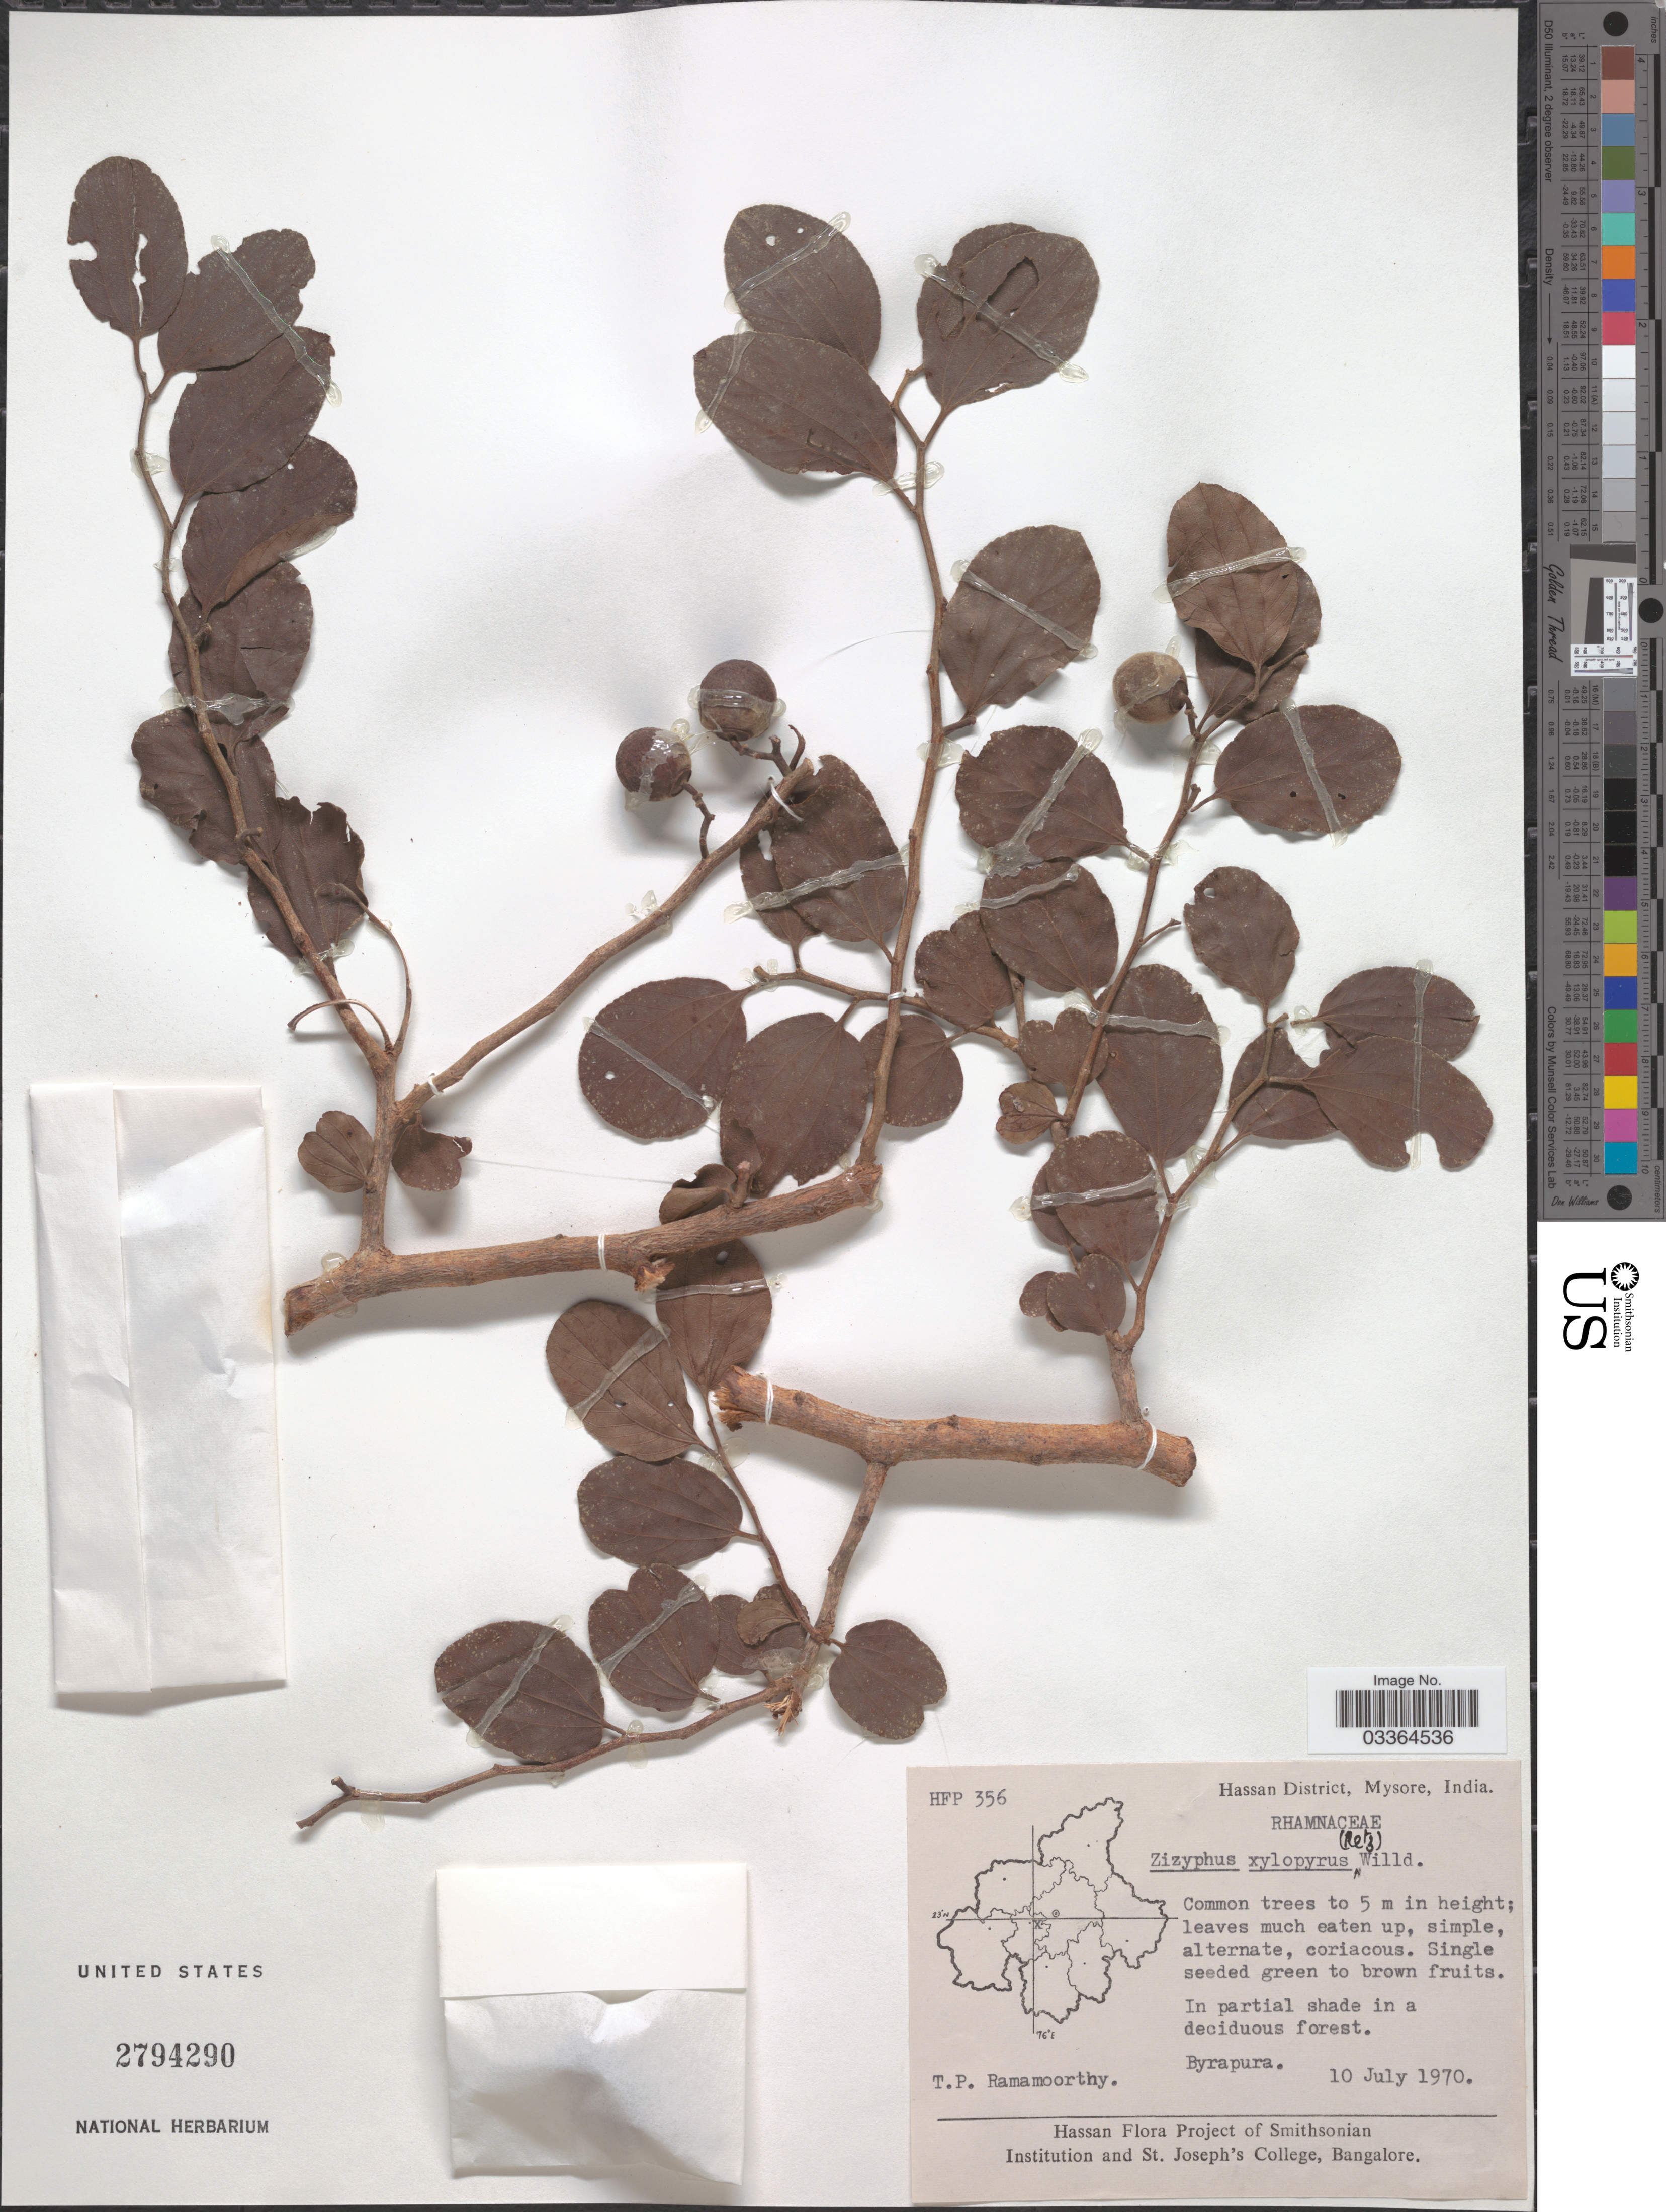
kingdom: Plantae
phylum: Tracheophyta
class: Magnoliopsida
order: Rosales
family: Rhamnaceae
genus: Ziziphus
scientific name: Ziziphus xylopyrus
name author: (Retz.) Willd.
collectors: T. P. Ramamoorthy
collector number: HFP 356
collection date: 1970-07-10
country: India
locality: Hassan District, Mysore. Byrapura.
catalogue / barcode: US 2794290